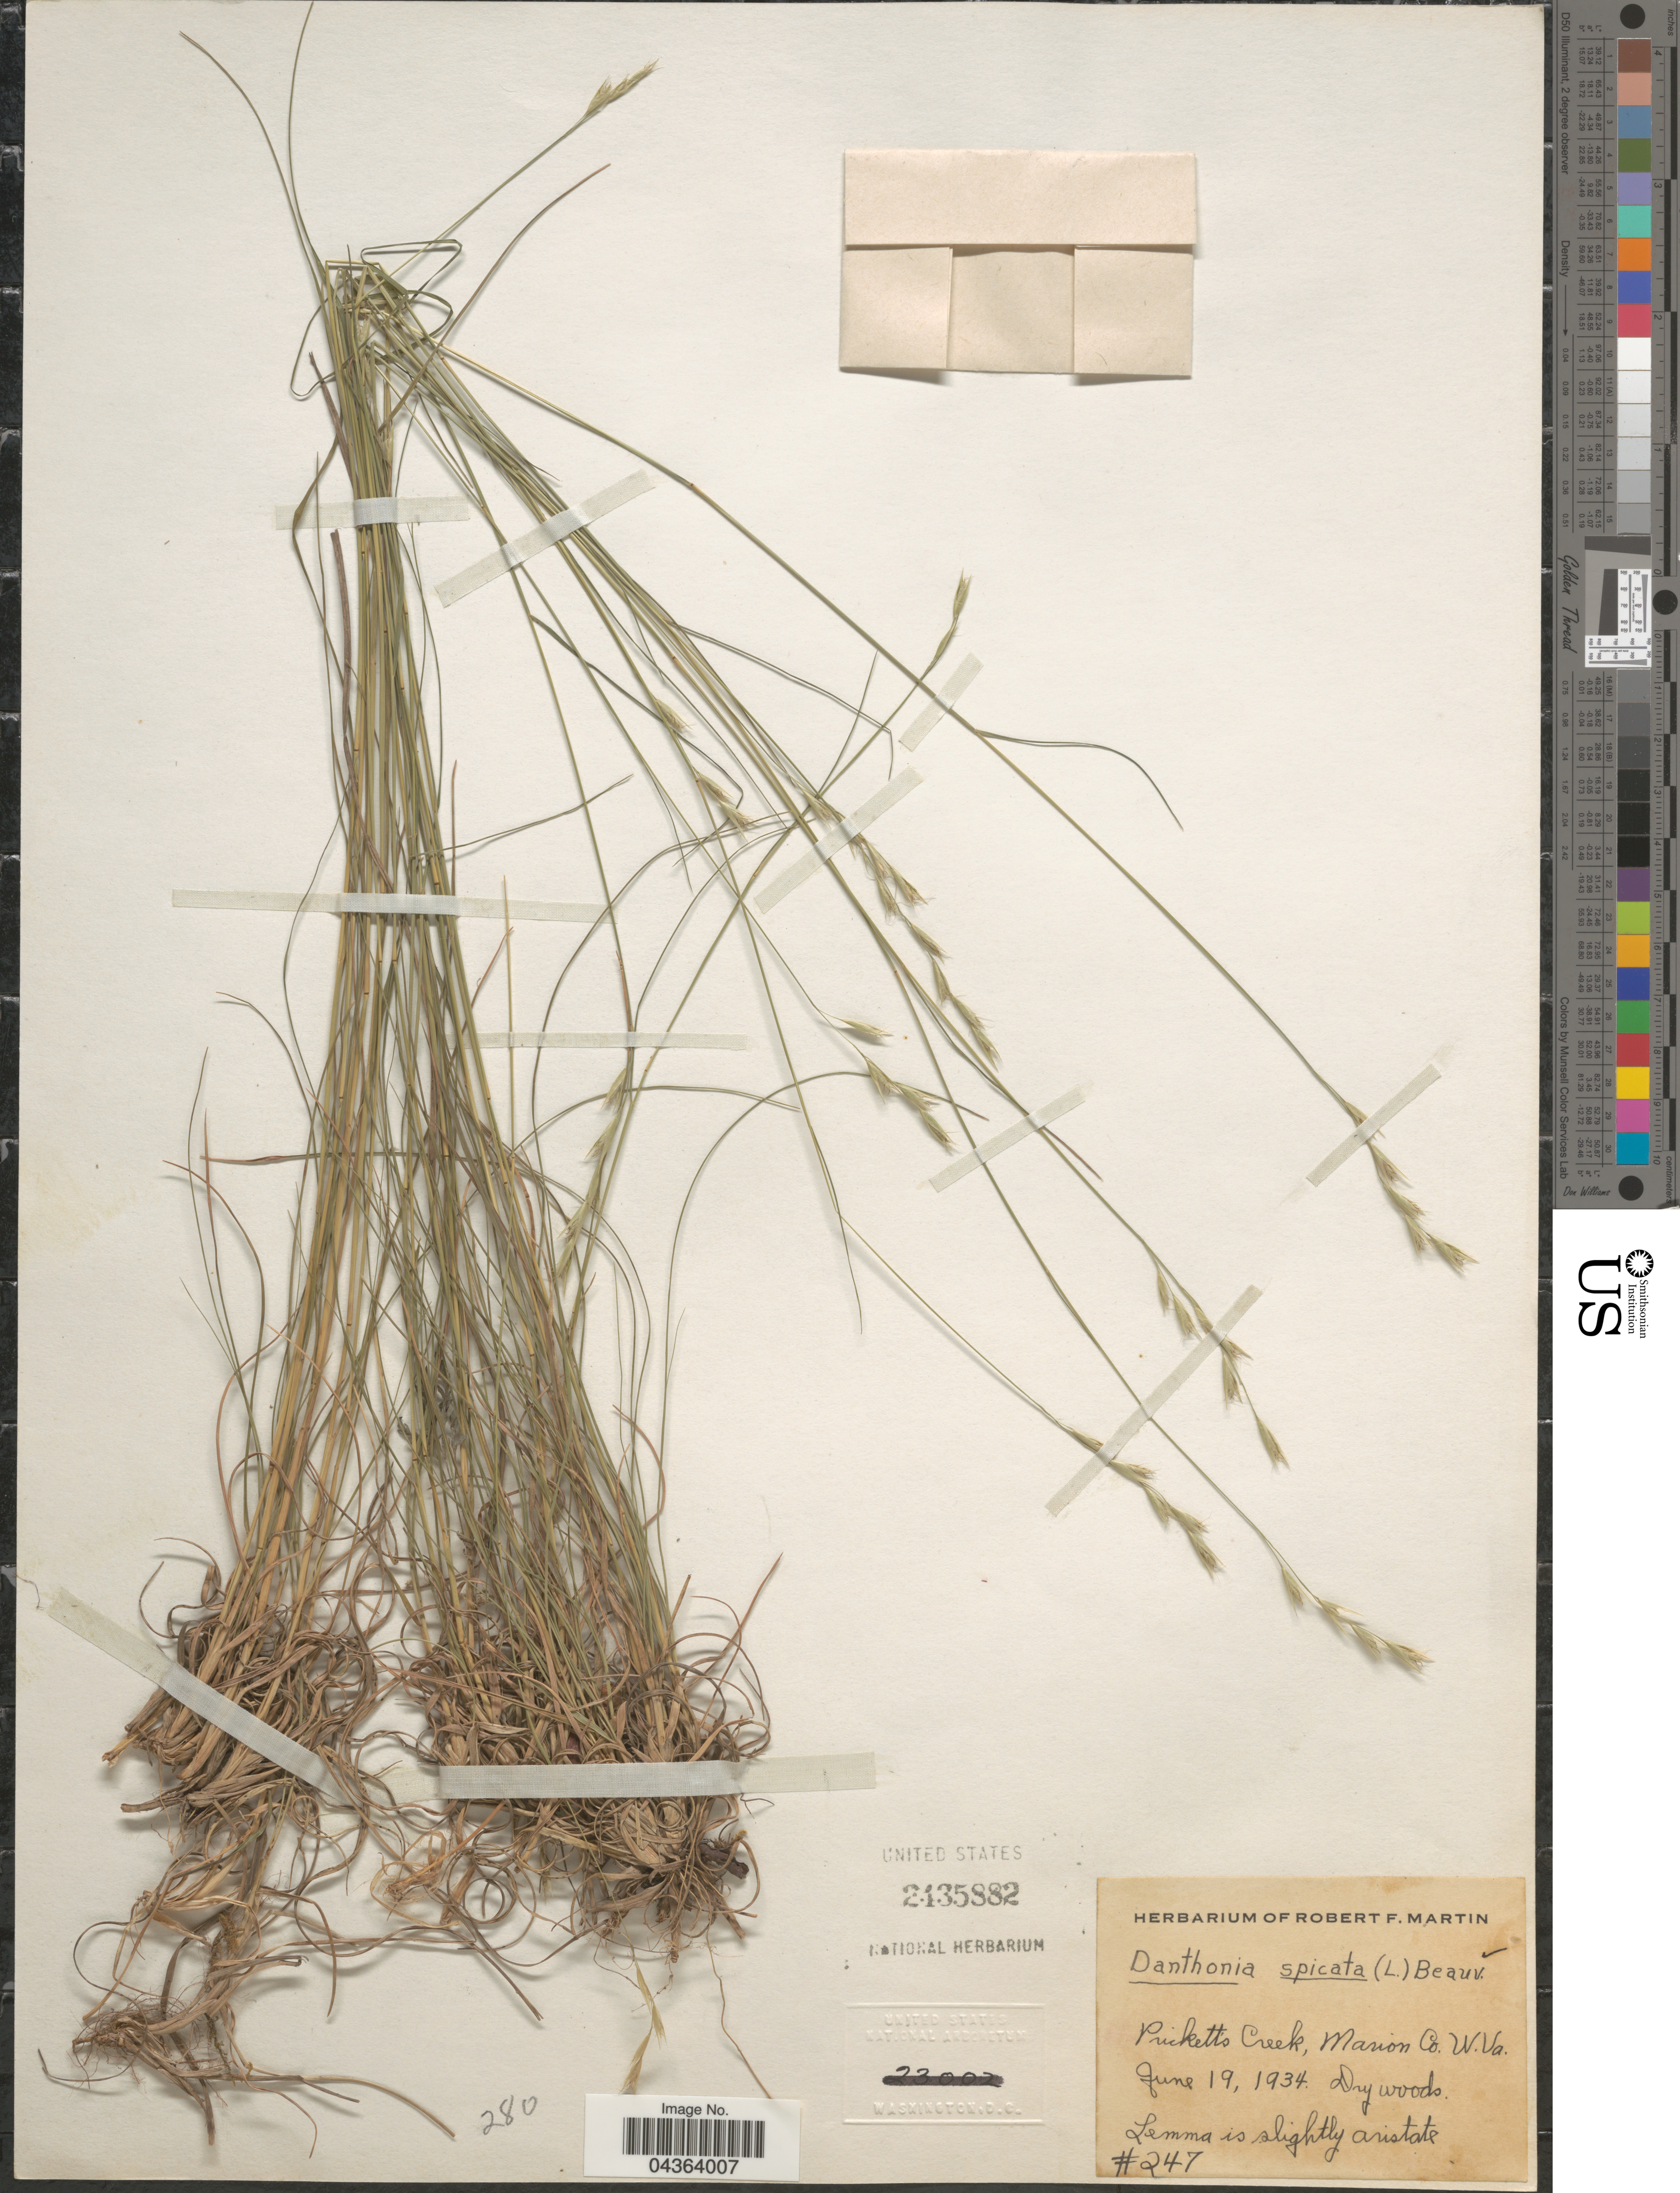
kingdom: Plantae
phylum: Tracheophyta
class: Liliopsida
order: Poales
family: Poaceae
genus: Danthonia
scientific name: Danthonia spicata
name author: (L.) P. Beauv. ex Roem. & Schult.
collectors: Ex herb. Robert F. Martin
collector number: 247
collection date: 1934-06-19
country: United States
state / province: West Virginia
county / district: Marion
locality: Prickett's Creek, Marion Co. W.Va.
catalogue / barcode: US 2435882